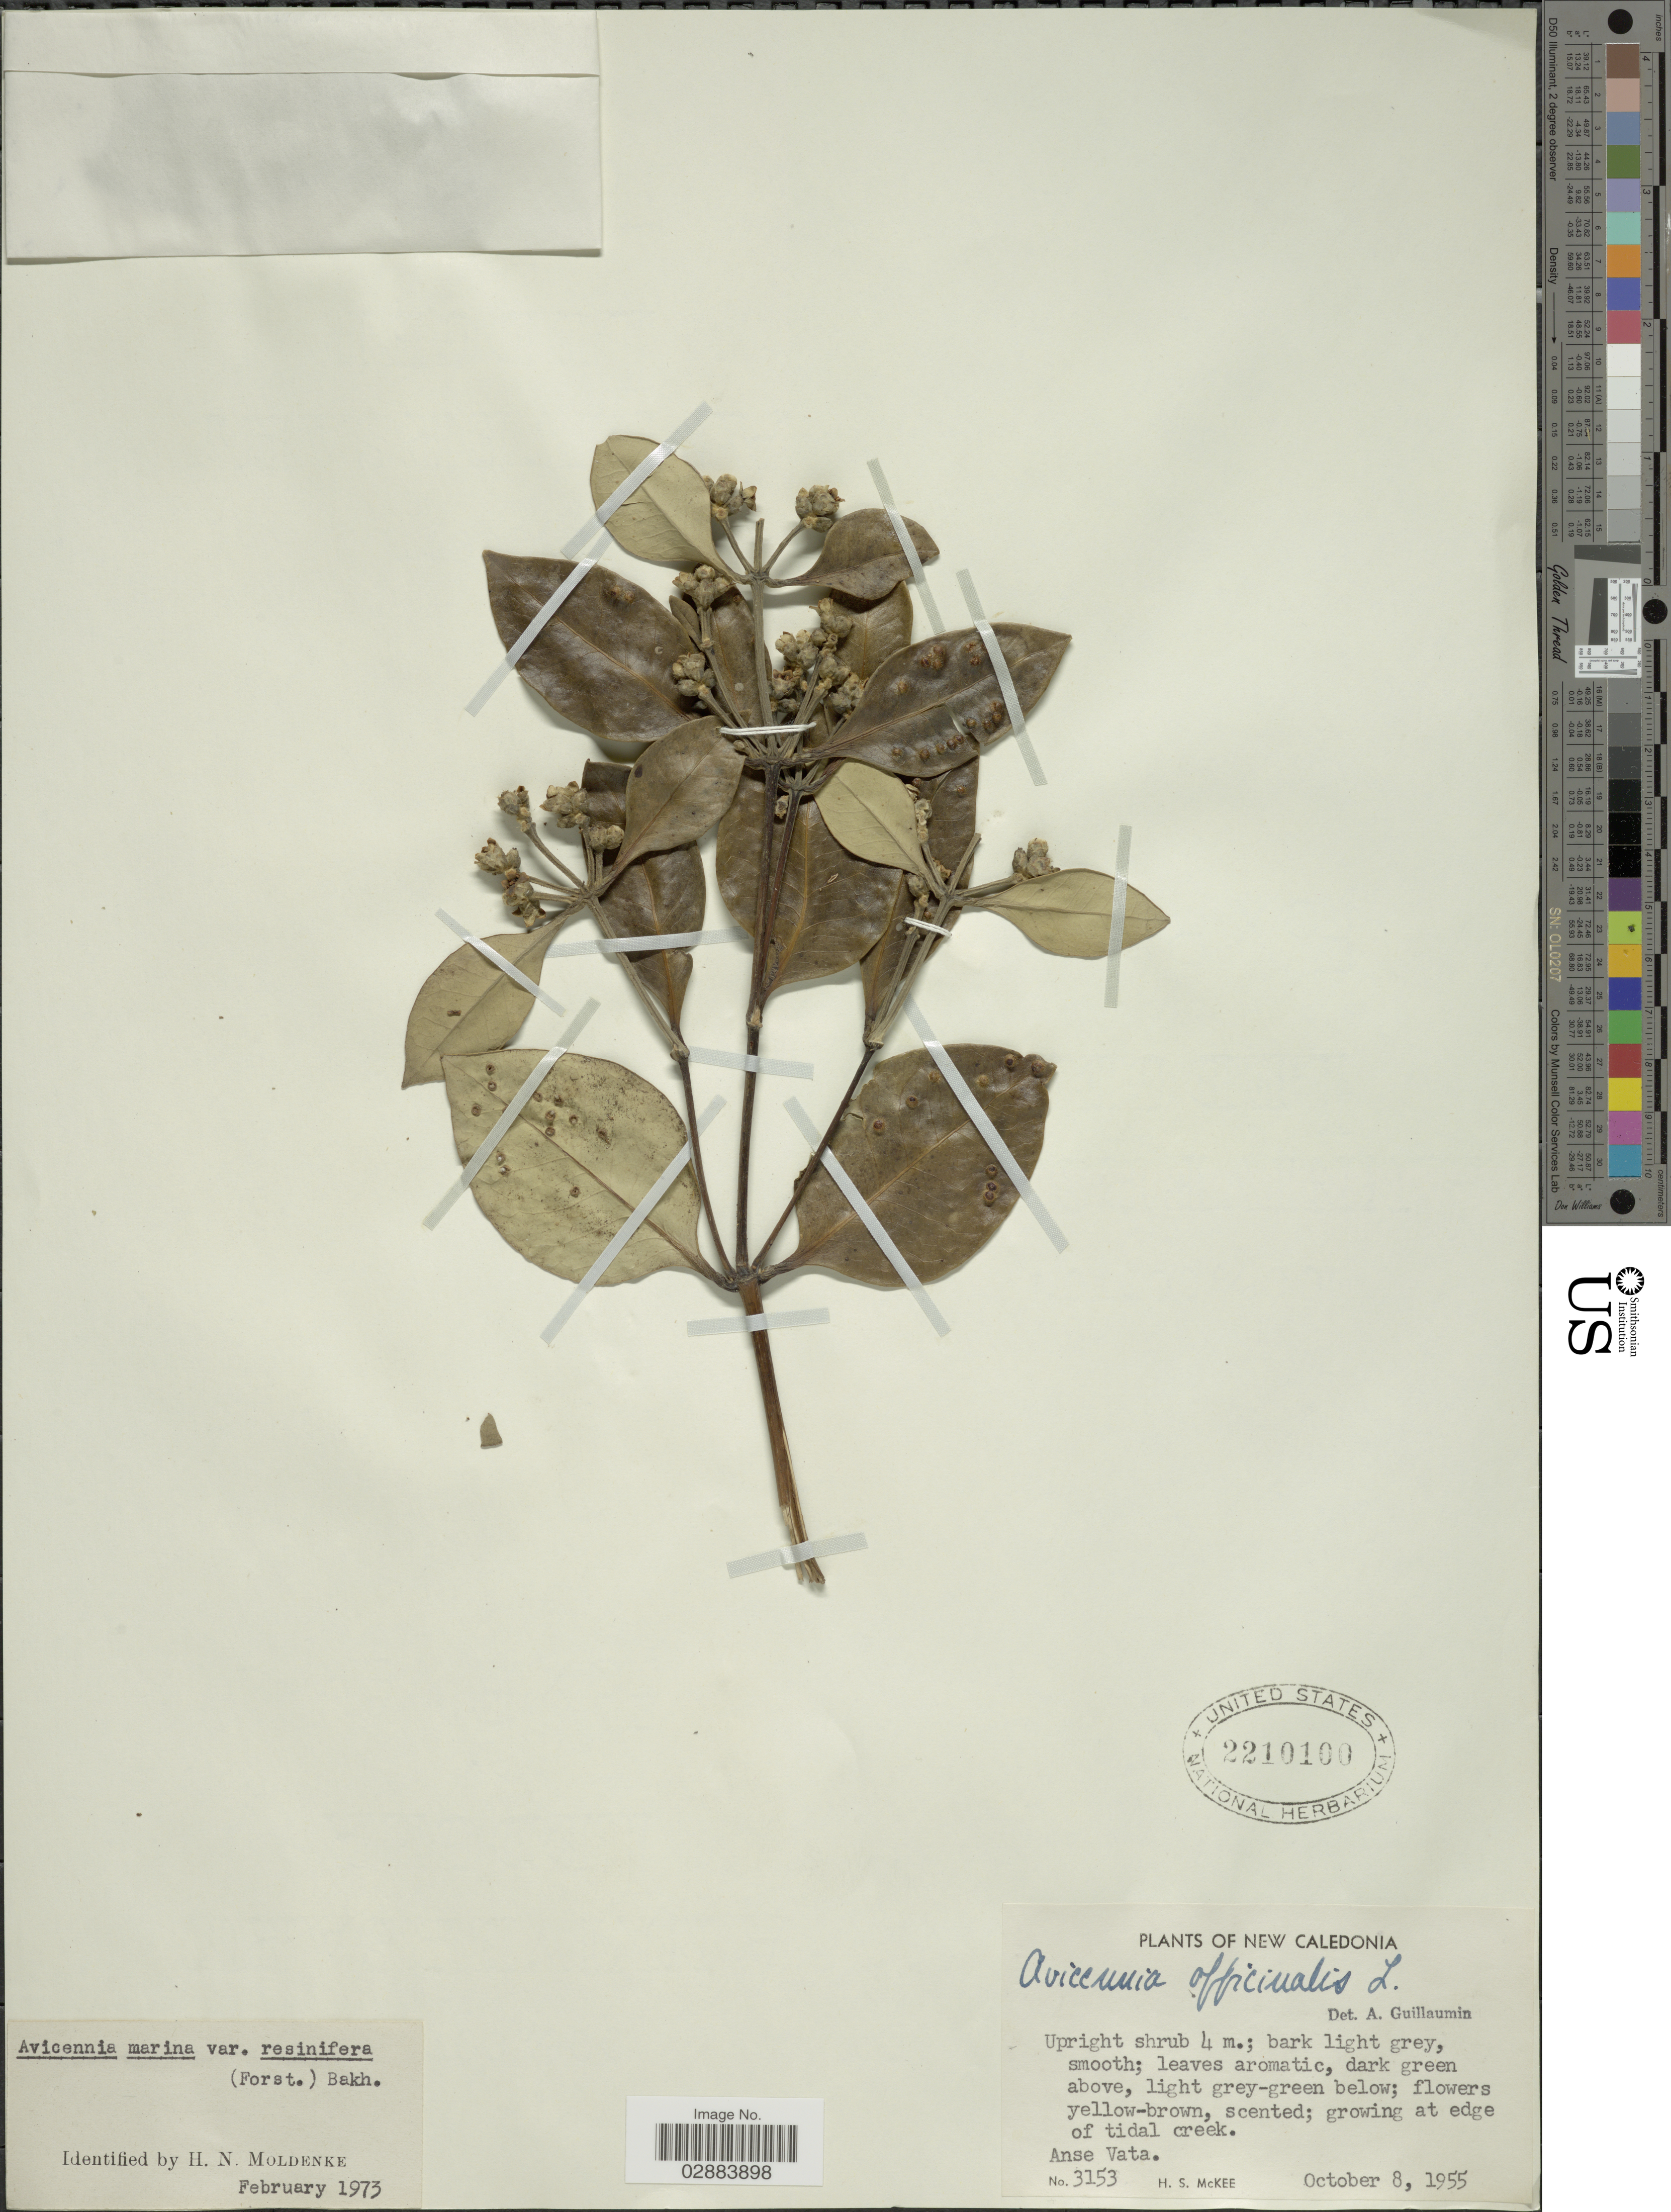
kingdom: Plantae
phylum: Tracheophyta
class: Magnoliopsida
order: Lamiales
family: Acanthaceae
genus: Avicennia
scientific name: Avicennia marina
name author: (Forssk.) Vierh.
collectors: H. S. McKee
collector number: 3153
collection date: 1955-10-08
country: New Caledonia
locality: Anse Vata.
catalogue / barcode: US 2210100